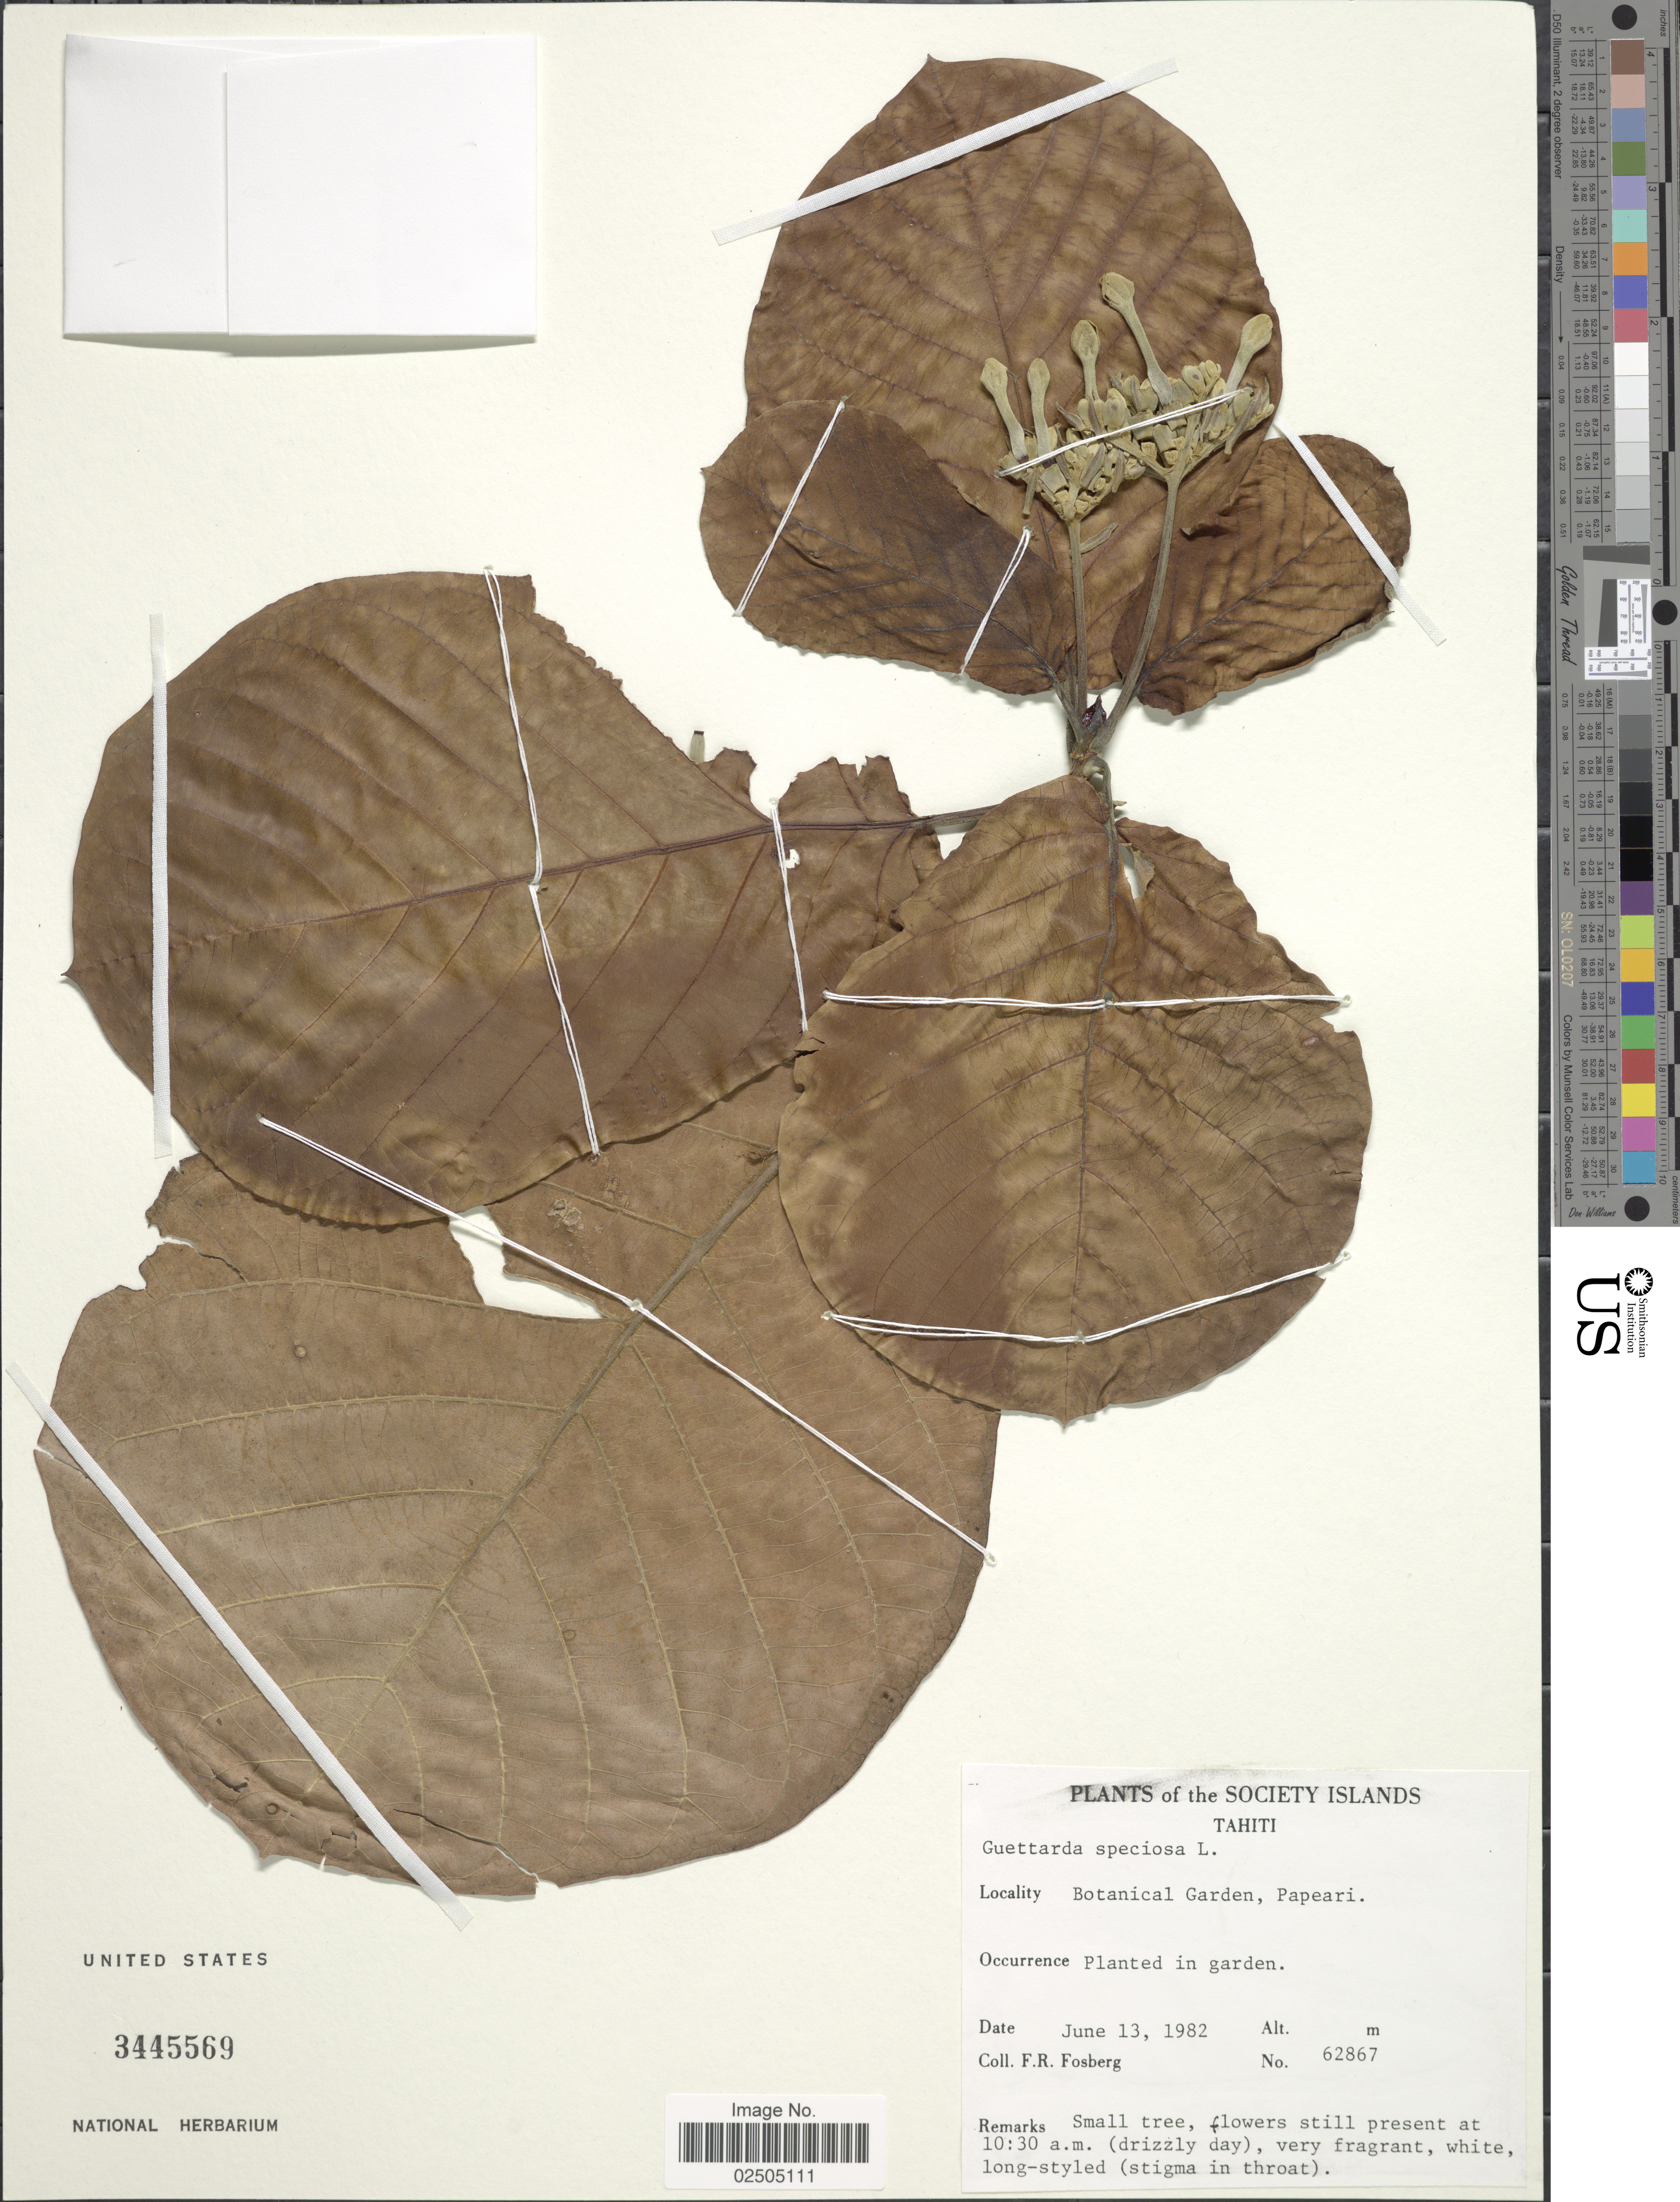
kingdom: Plantae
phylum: Tracheophyta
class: Magnoliopsida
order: Gentianales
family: Rubiaceae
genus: Guettarda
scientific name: Guettarda speciosa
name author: L.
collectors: F. R. Fosberg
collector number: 62867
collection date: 1982-06-13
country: French Polynesia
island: Tahiti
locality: The Society Islands, Tahiti, Botanical Garden, Papeari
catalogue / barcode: US 3445569